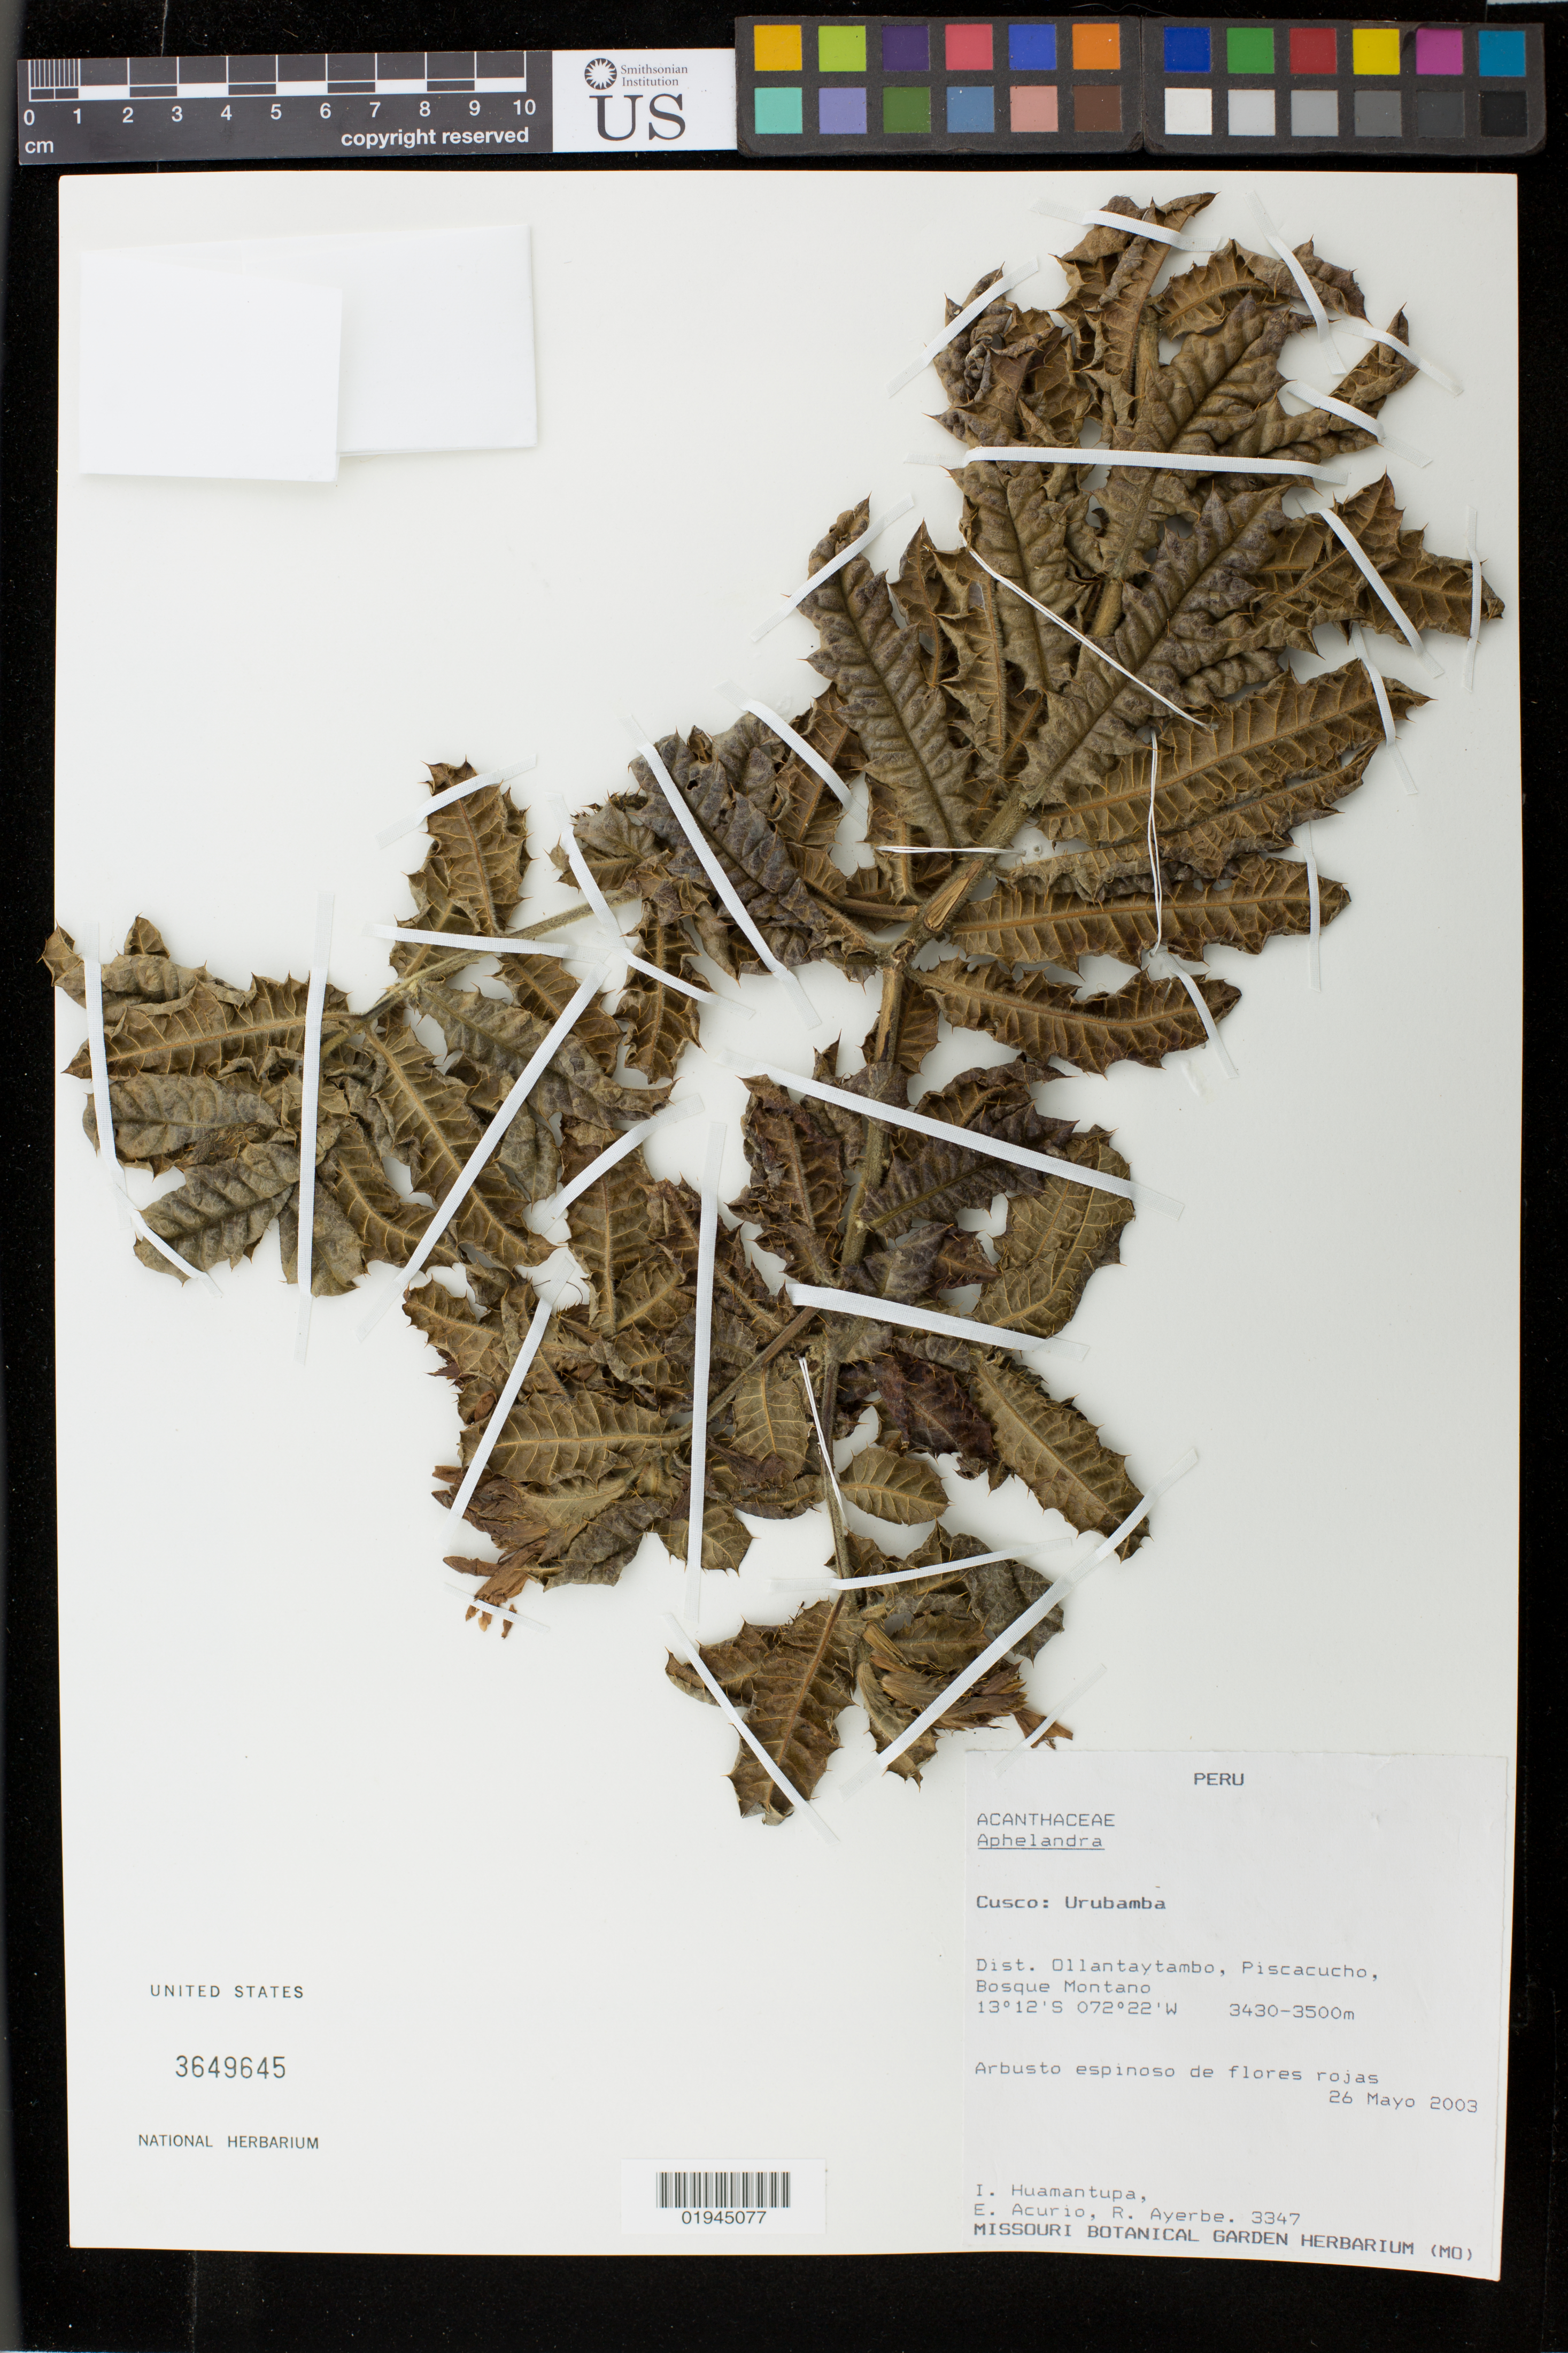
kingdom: Plantae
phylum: Tracheophyta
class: Magnoliopsida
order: Lamiales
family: Acanthaceae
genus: Aphelandra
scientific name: Aphelandra sp.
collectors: I. Huamantupa, E. Acurio & R. Ayerbe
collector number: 3347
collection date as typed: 26 May 2003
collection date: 2003-05-26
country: Peru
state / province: Cusco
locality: Urubamba. Dist. Ollantaytambo, Piscacucho.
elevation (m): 3430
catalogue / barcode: US 3649645